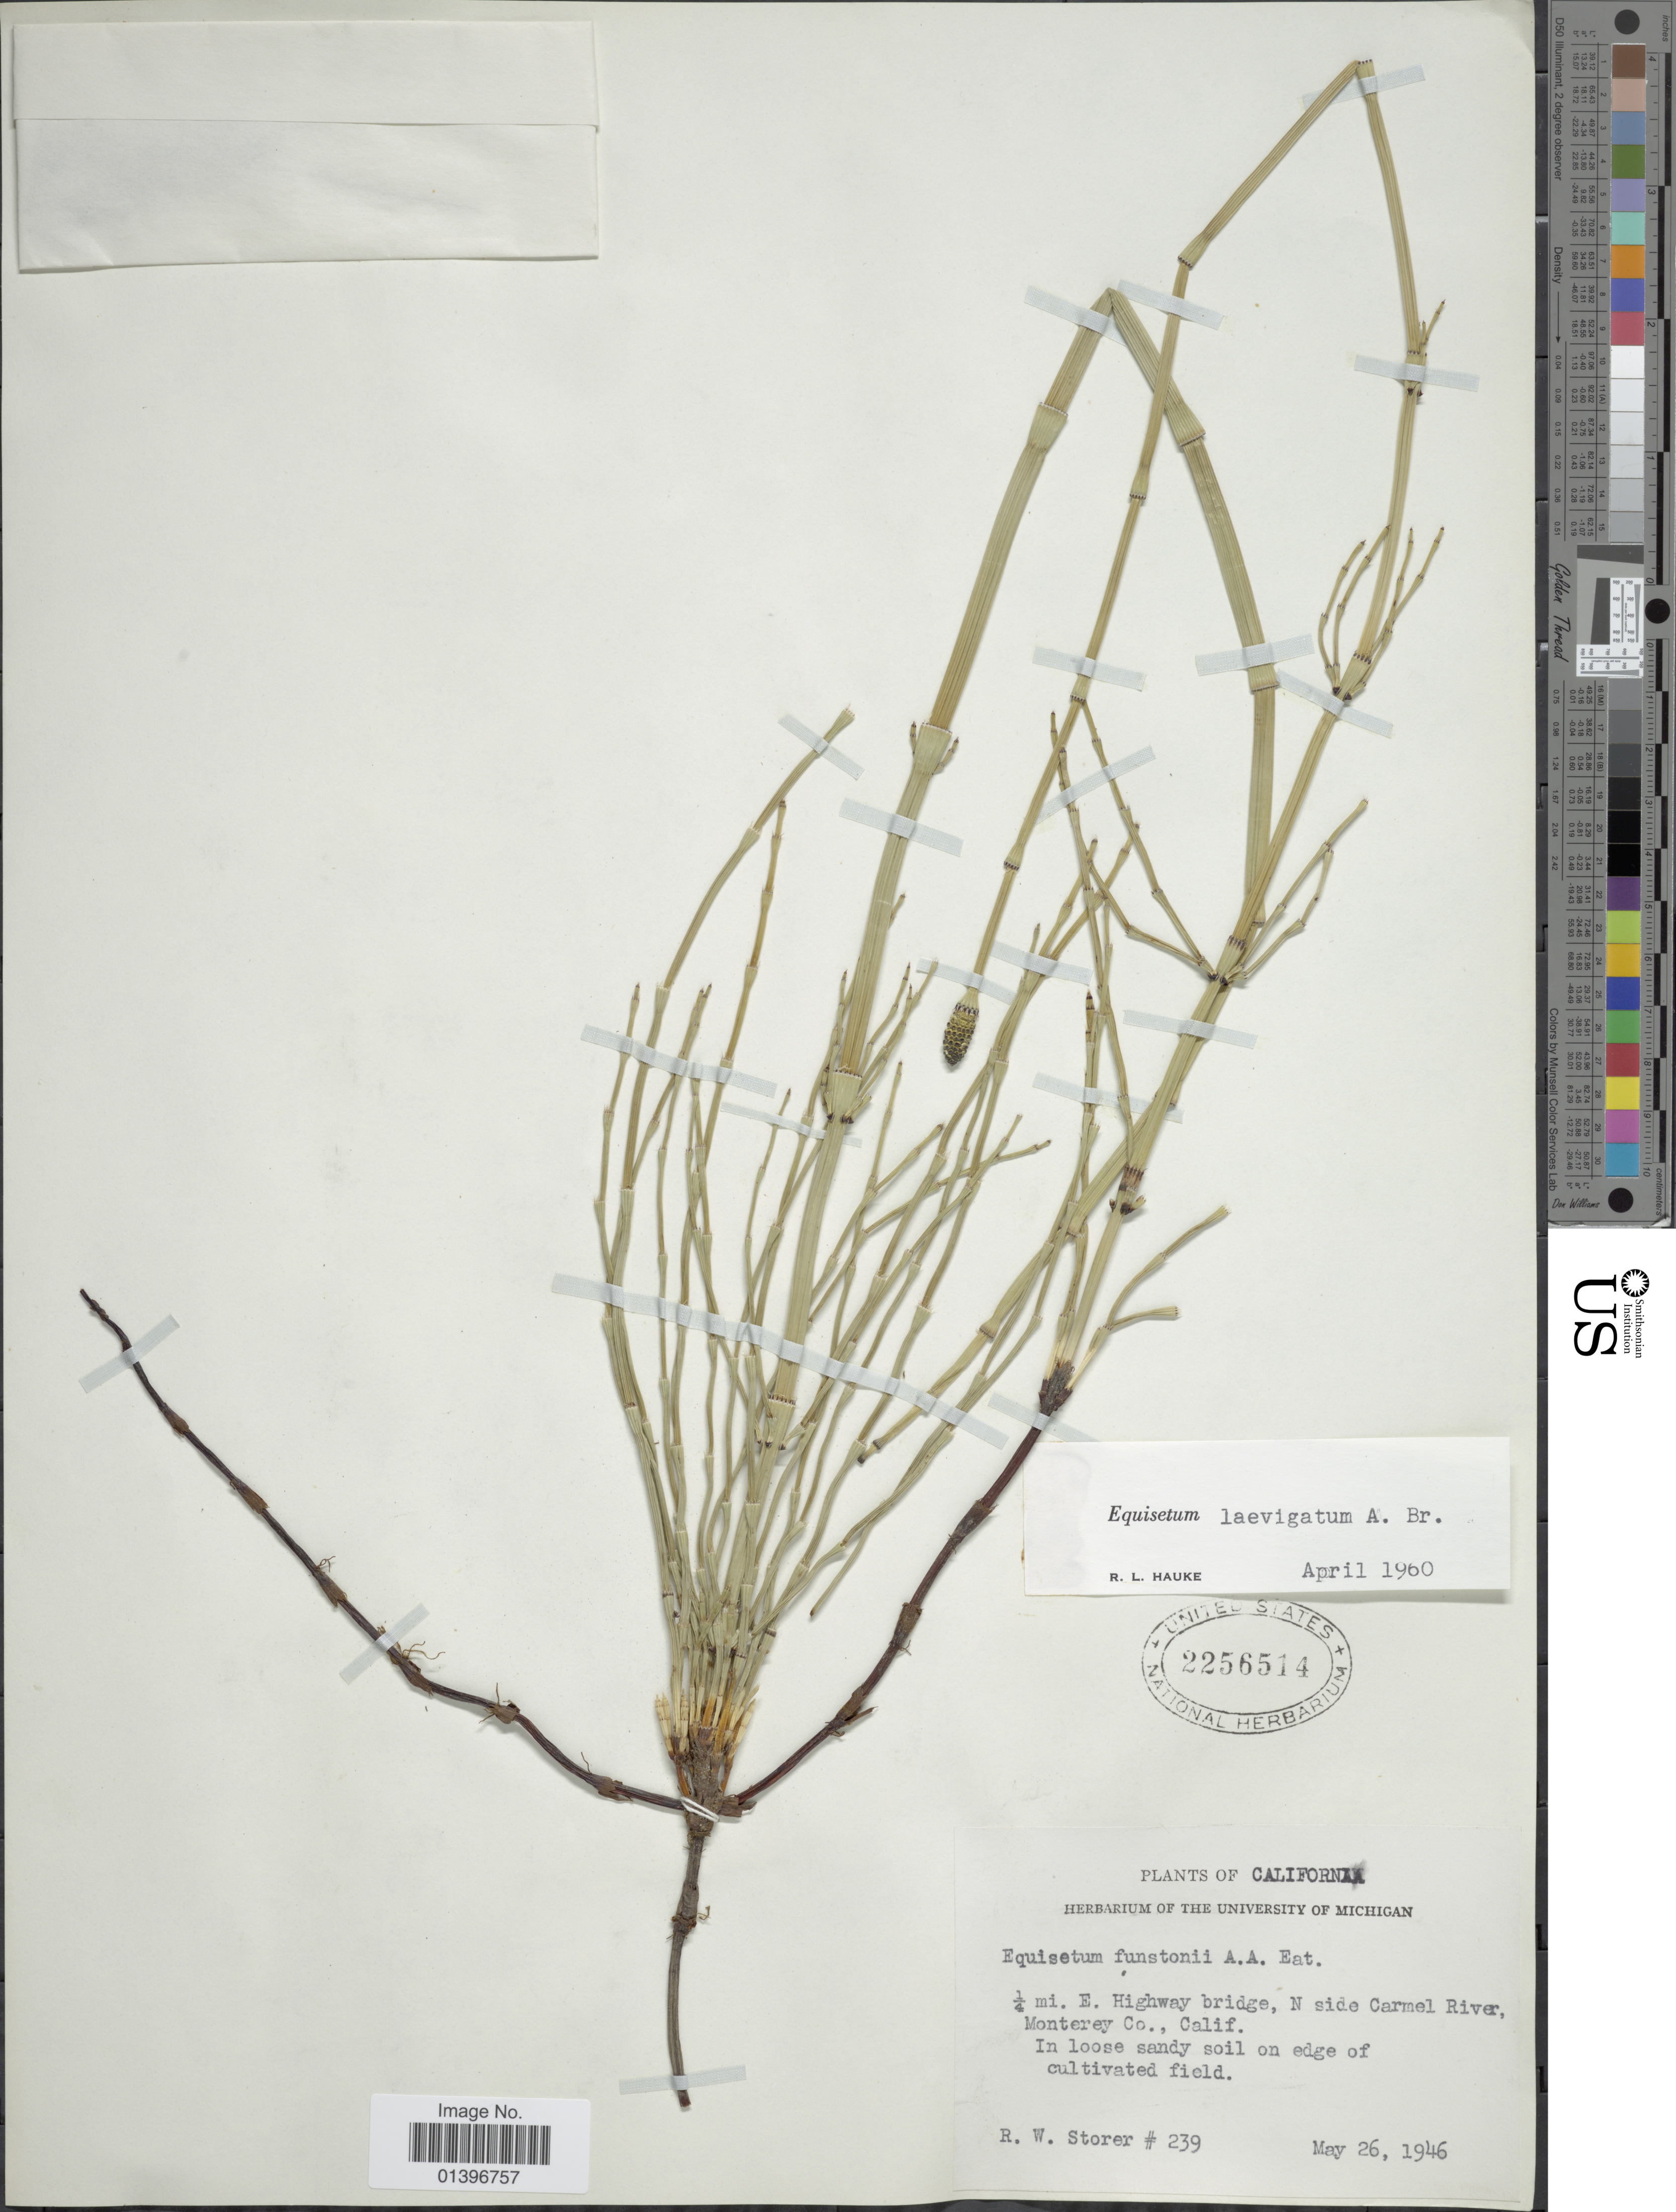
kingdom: Plantae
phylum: Tracheophyta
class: Polypodiopsida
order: Equisetales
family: Equisetaceae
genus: Equisetum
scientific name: Equisetum laevigatum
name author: A. Braun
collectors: R. Storer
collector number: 239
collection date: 1946-05-26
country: United States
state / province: California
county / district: Monterey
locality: ¼ mi. E. Highway bridge, N side Carmel River, Monterey Co.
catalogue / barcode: US 2256514